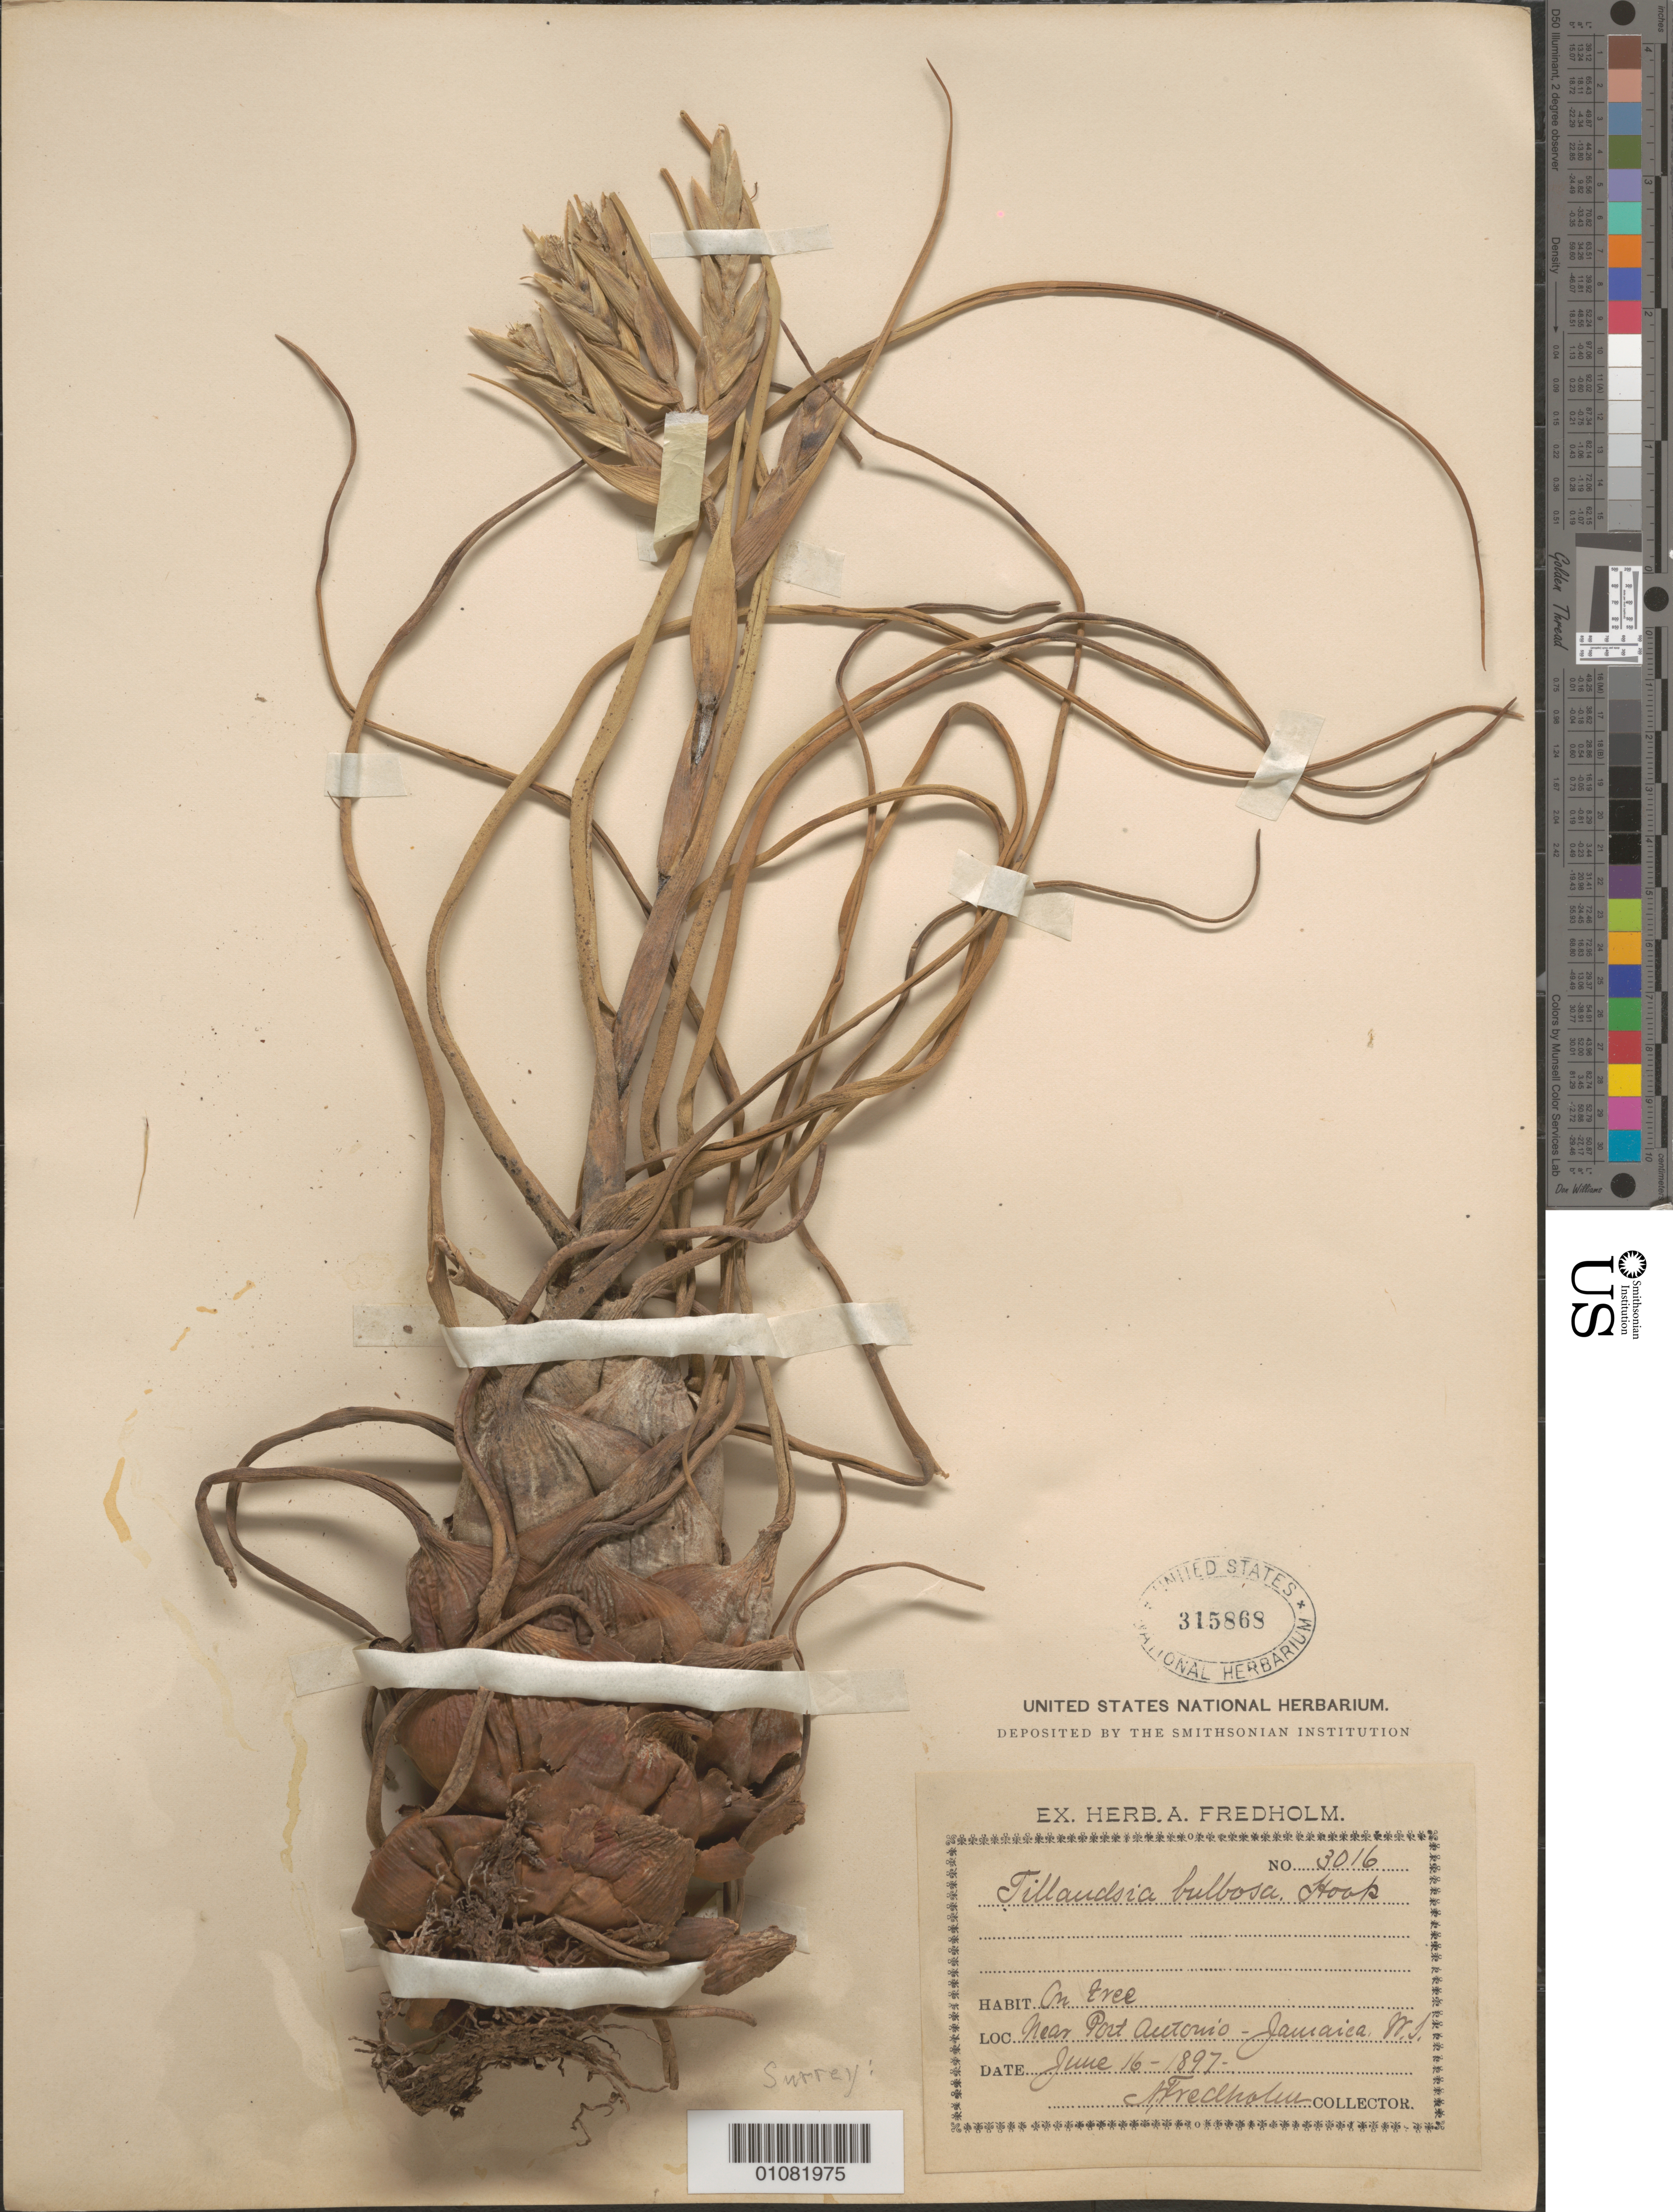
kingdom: Plantae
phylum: Tracheophyta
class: Liliopsida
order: Poales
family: Bromeliaceae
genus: Tillandsia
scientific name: Tillandsia bulbosa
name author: Hook.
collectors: A. Fredholm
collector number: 3016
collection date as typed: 16 Jun 1897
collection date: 1897-06-16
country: Jamaica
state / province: Portland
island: Jamaica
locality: Near Port Antonio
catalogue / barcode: US 315868